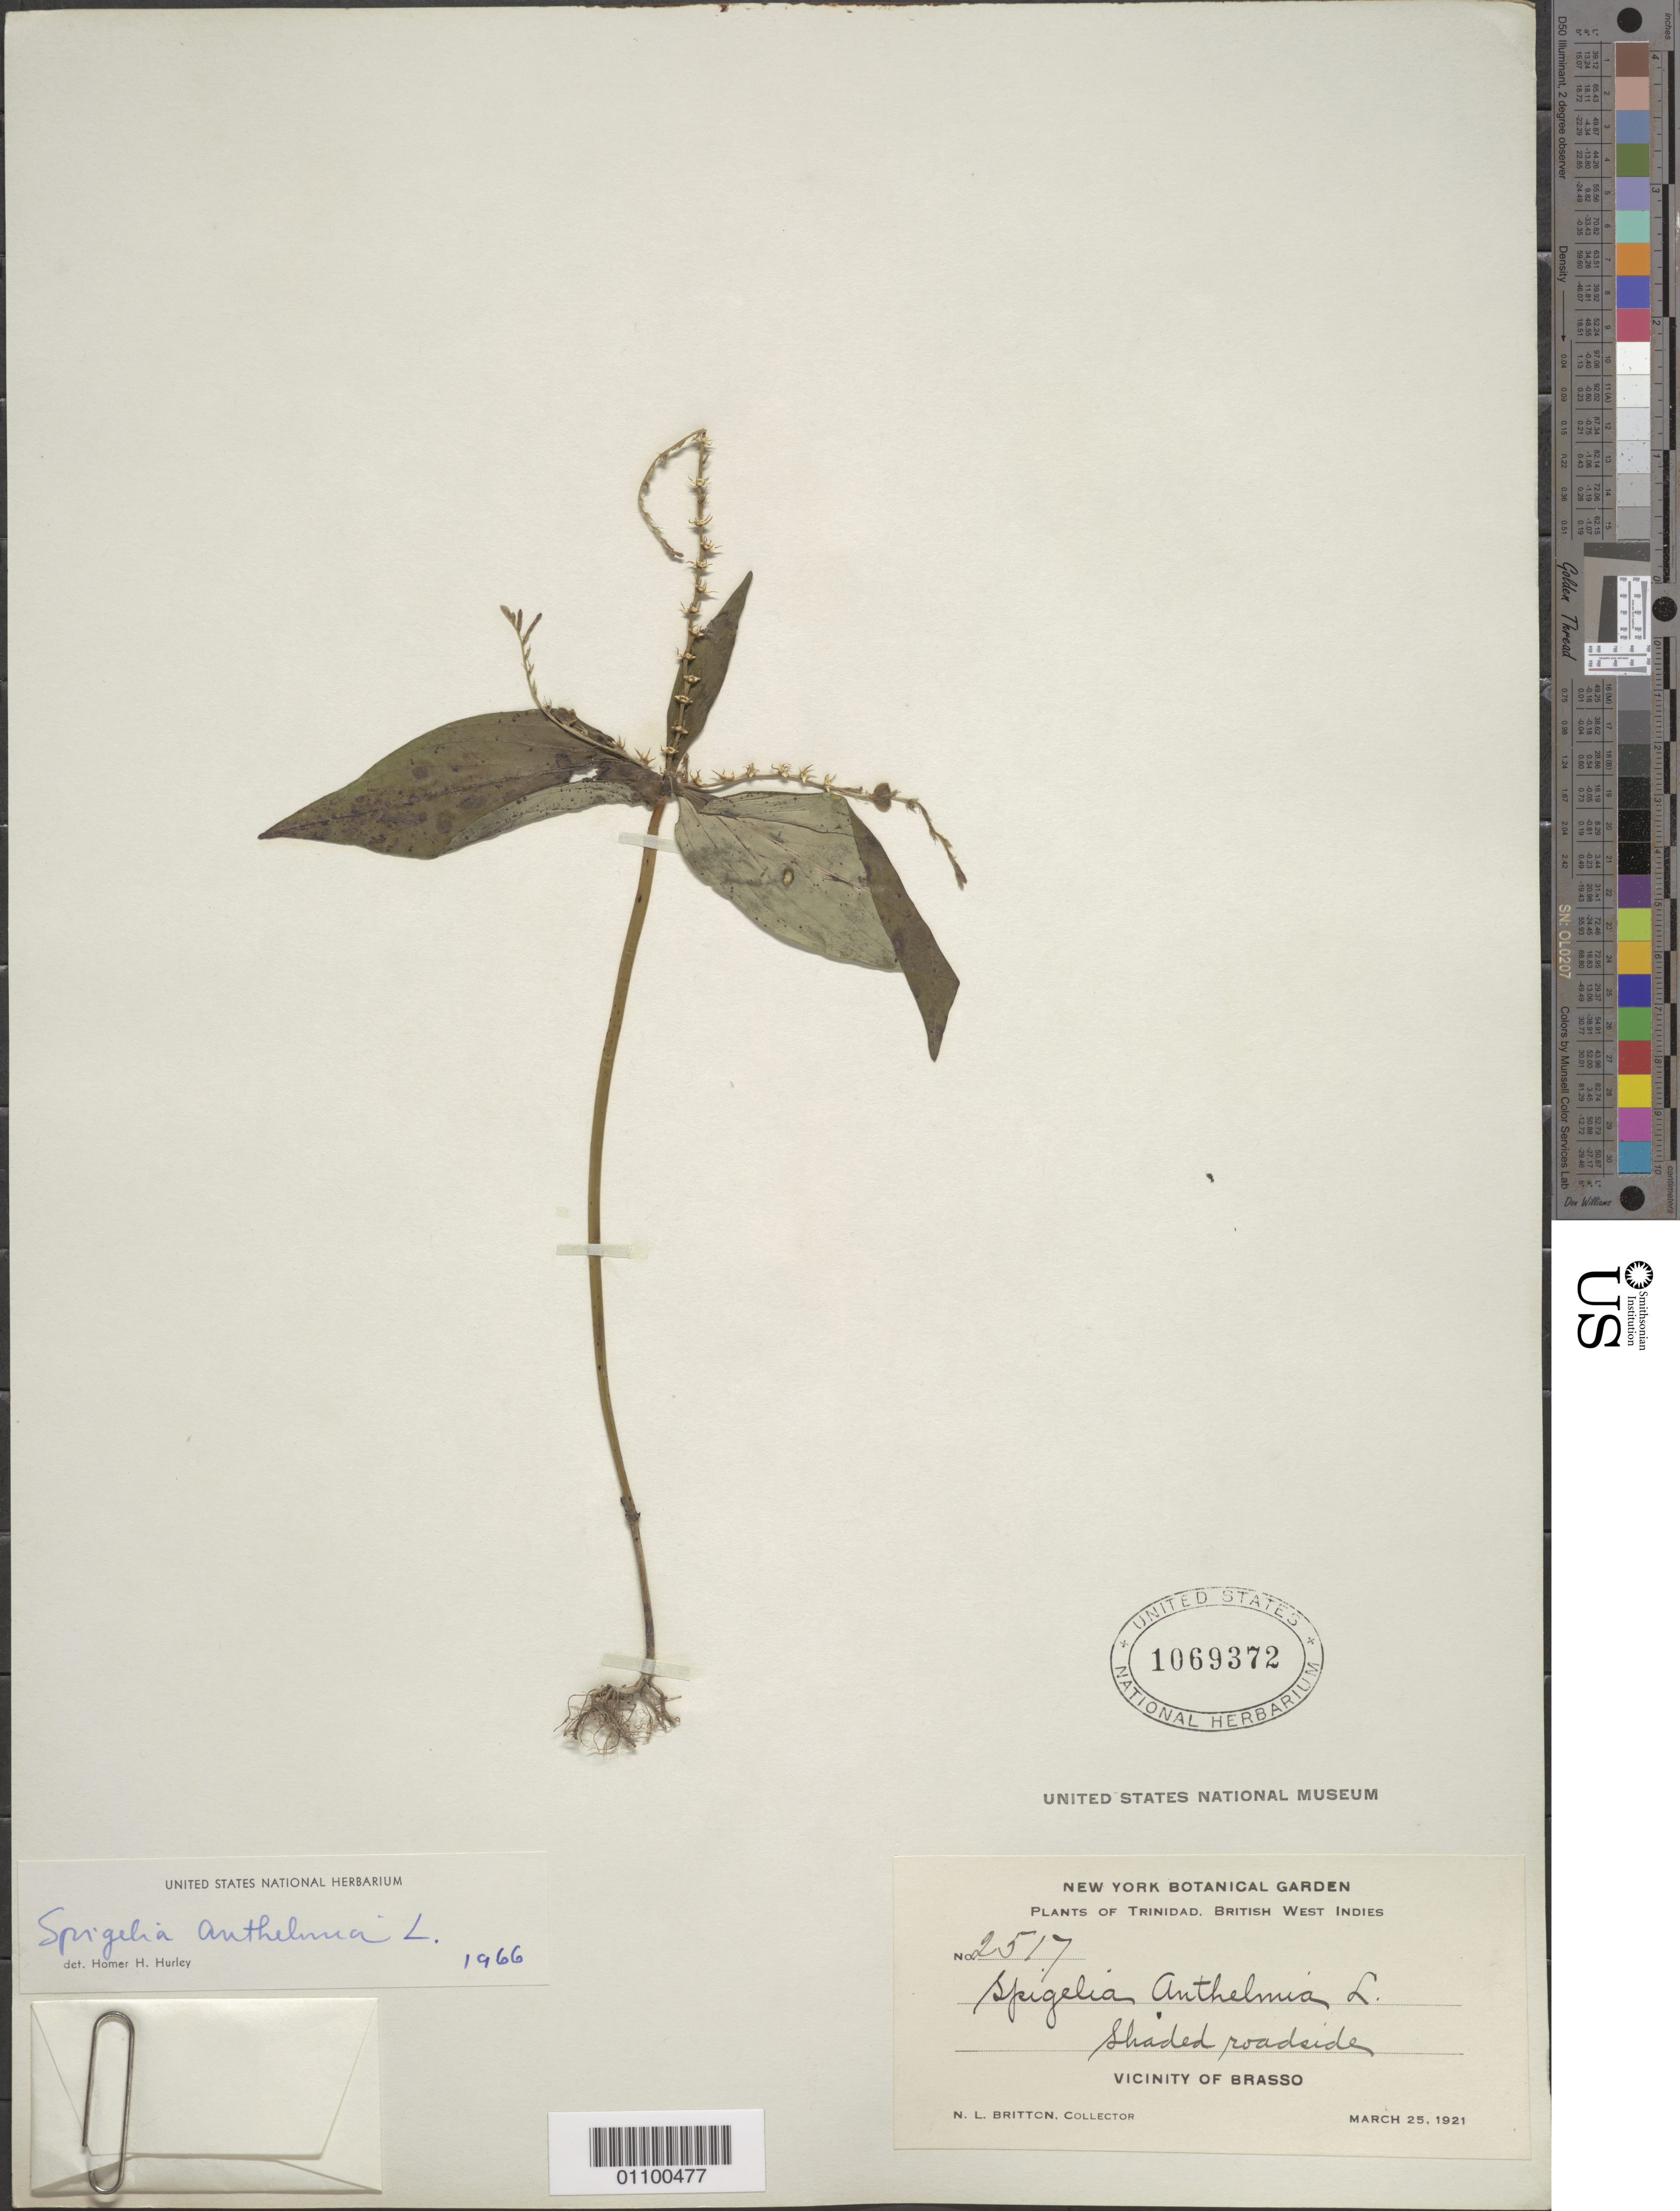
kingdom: Plantae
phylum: Tracheophyta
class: Magnoliopsida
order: Gentianales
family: Loganiaceae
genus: Spigelia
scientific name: Spigelia anthelmia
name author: L.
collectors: N. Britton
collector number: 2517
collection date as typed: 25 Mar 1921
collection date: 1921-03-25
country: Trinidad and Tobago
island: Trinidad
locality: Vicinity of Brasso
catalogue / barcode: US 1069372